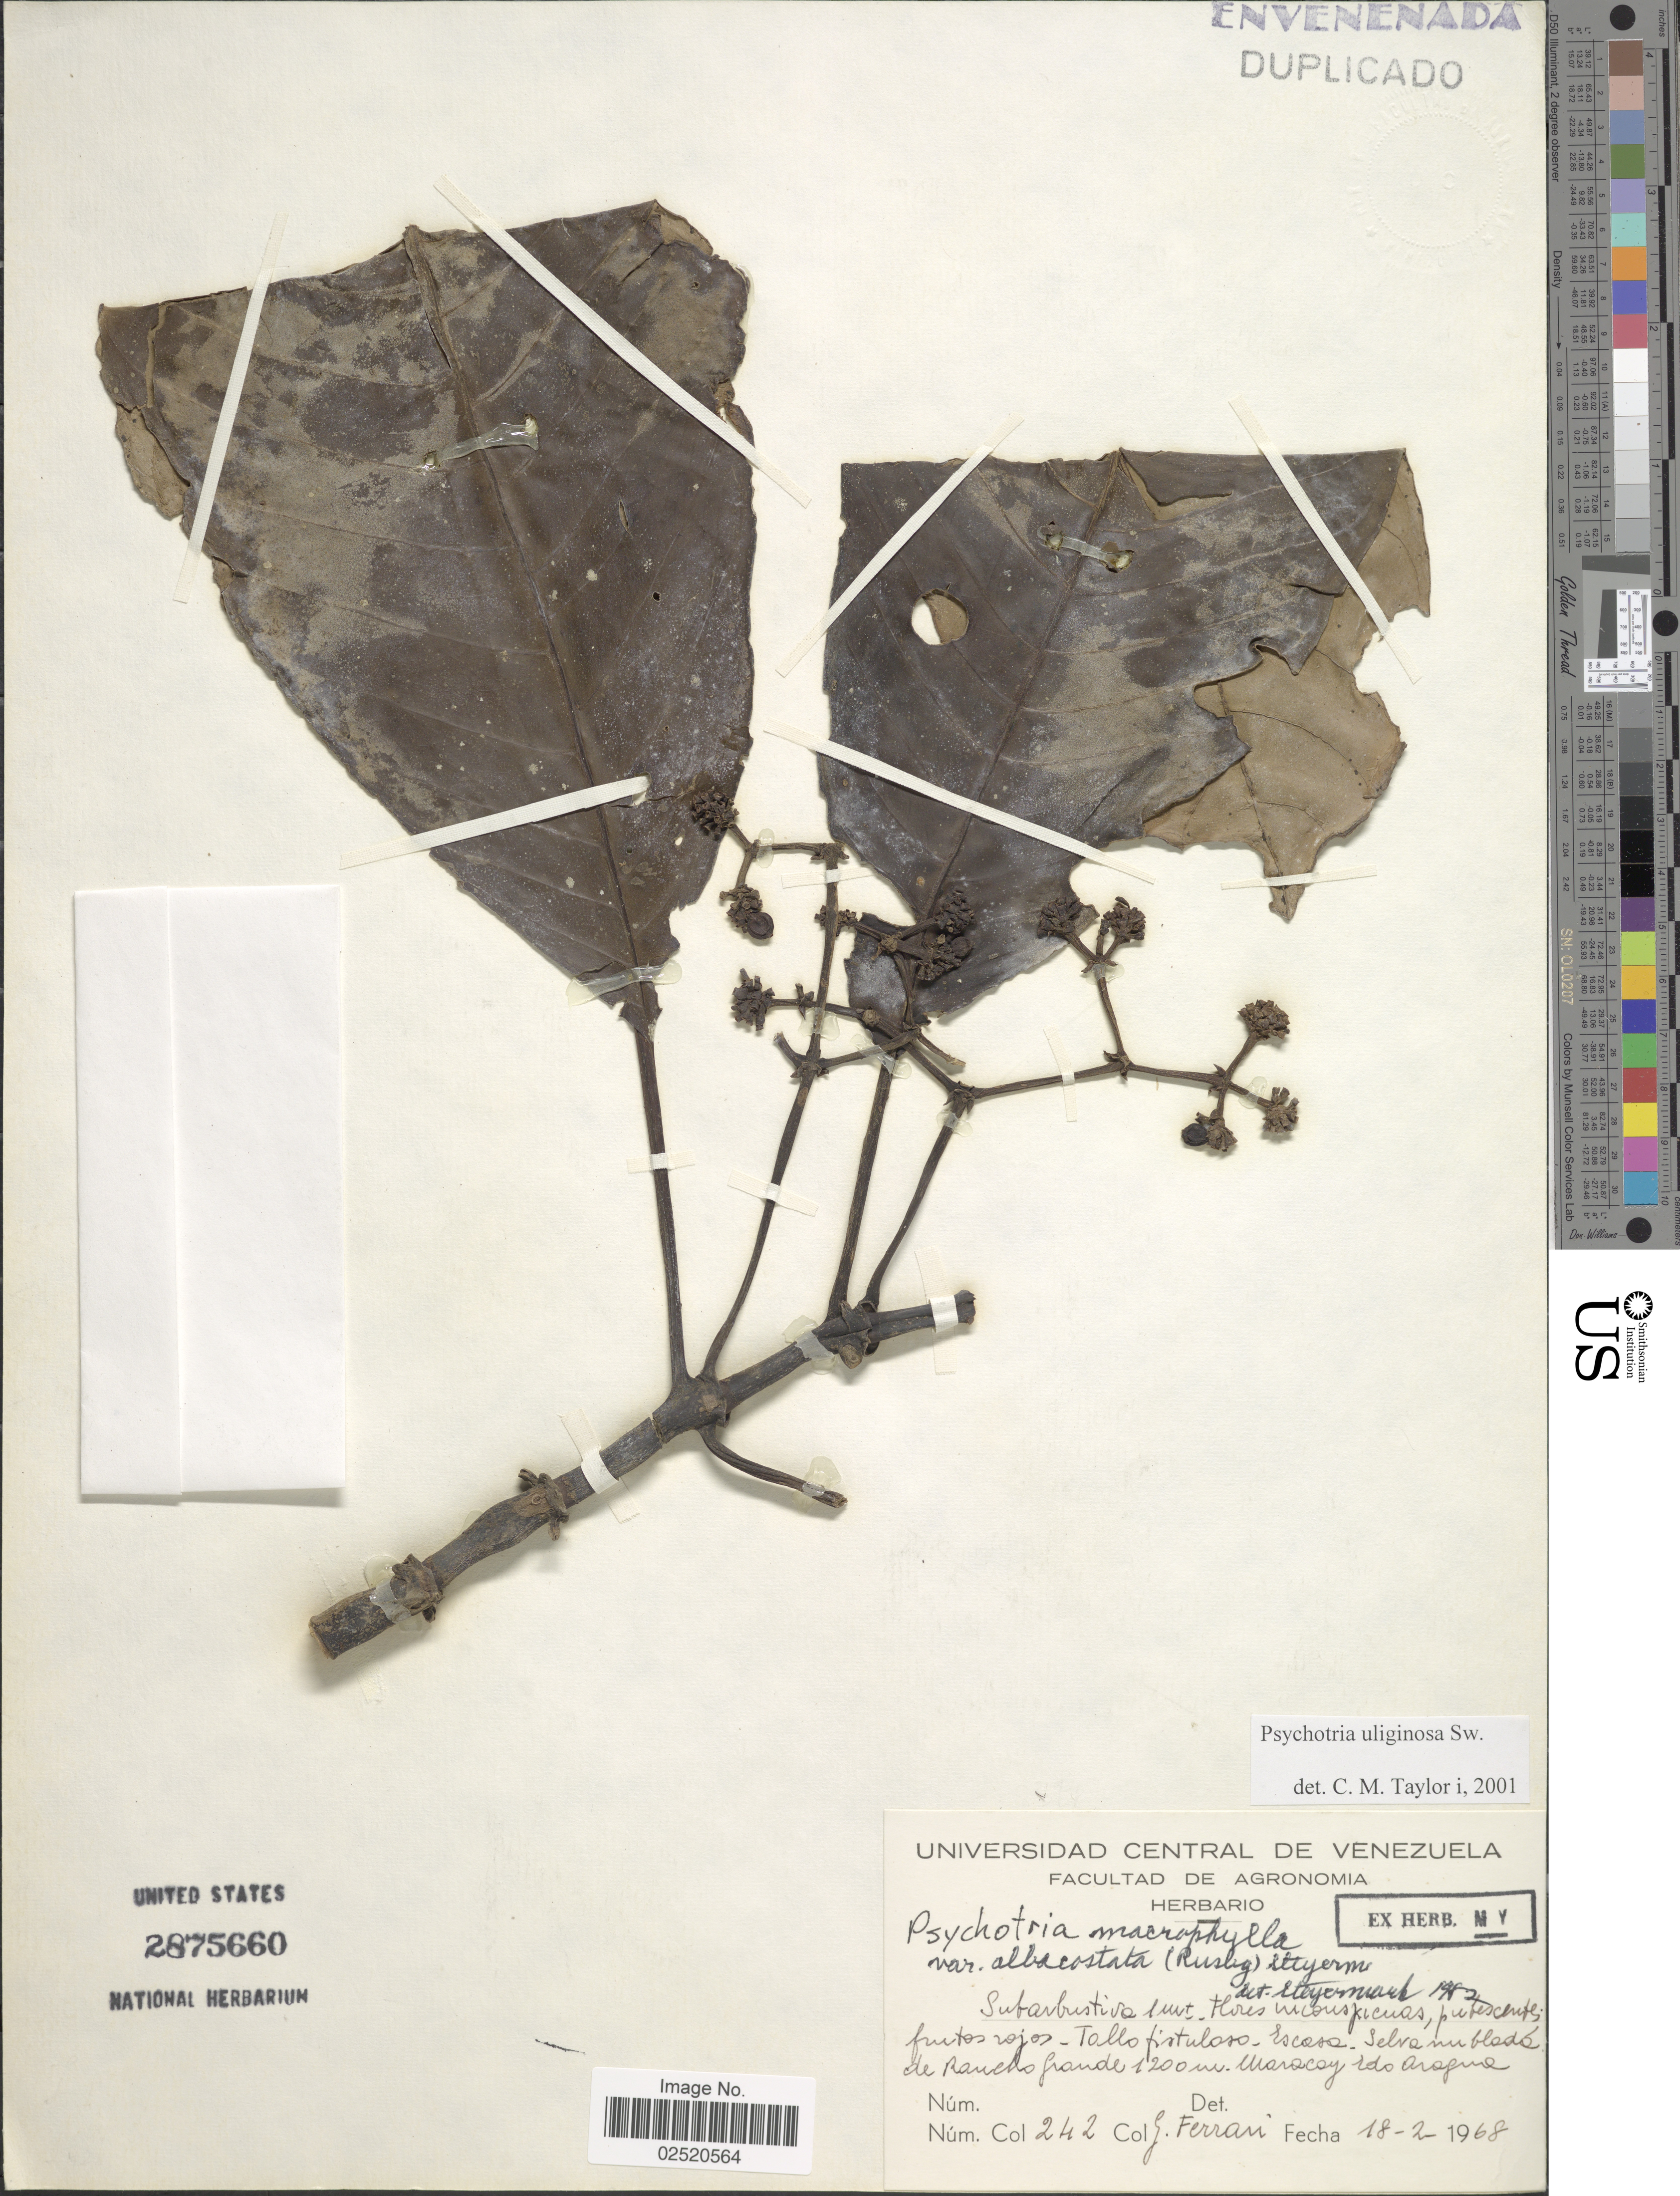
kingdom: Plantae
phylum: Tracheophyta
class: Magnoliopsida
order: Gentianales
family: Rubiaceae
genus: Psychotria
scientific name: Psychotria uliginosa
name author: Sw.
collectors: G. Ferrari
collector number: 242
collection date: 1968-02-18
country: Venezuela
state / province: Aragua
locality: Selva nublada de Rancho Grande. Maracay. Edo Aragua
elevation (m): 1200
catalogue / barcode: US 2875660